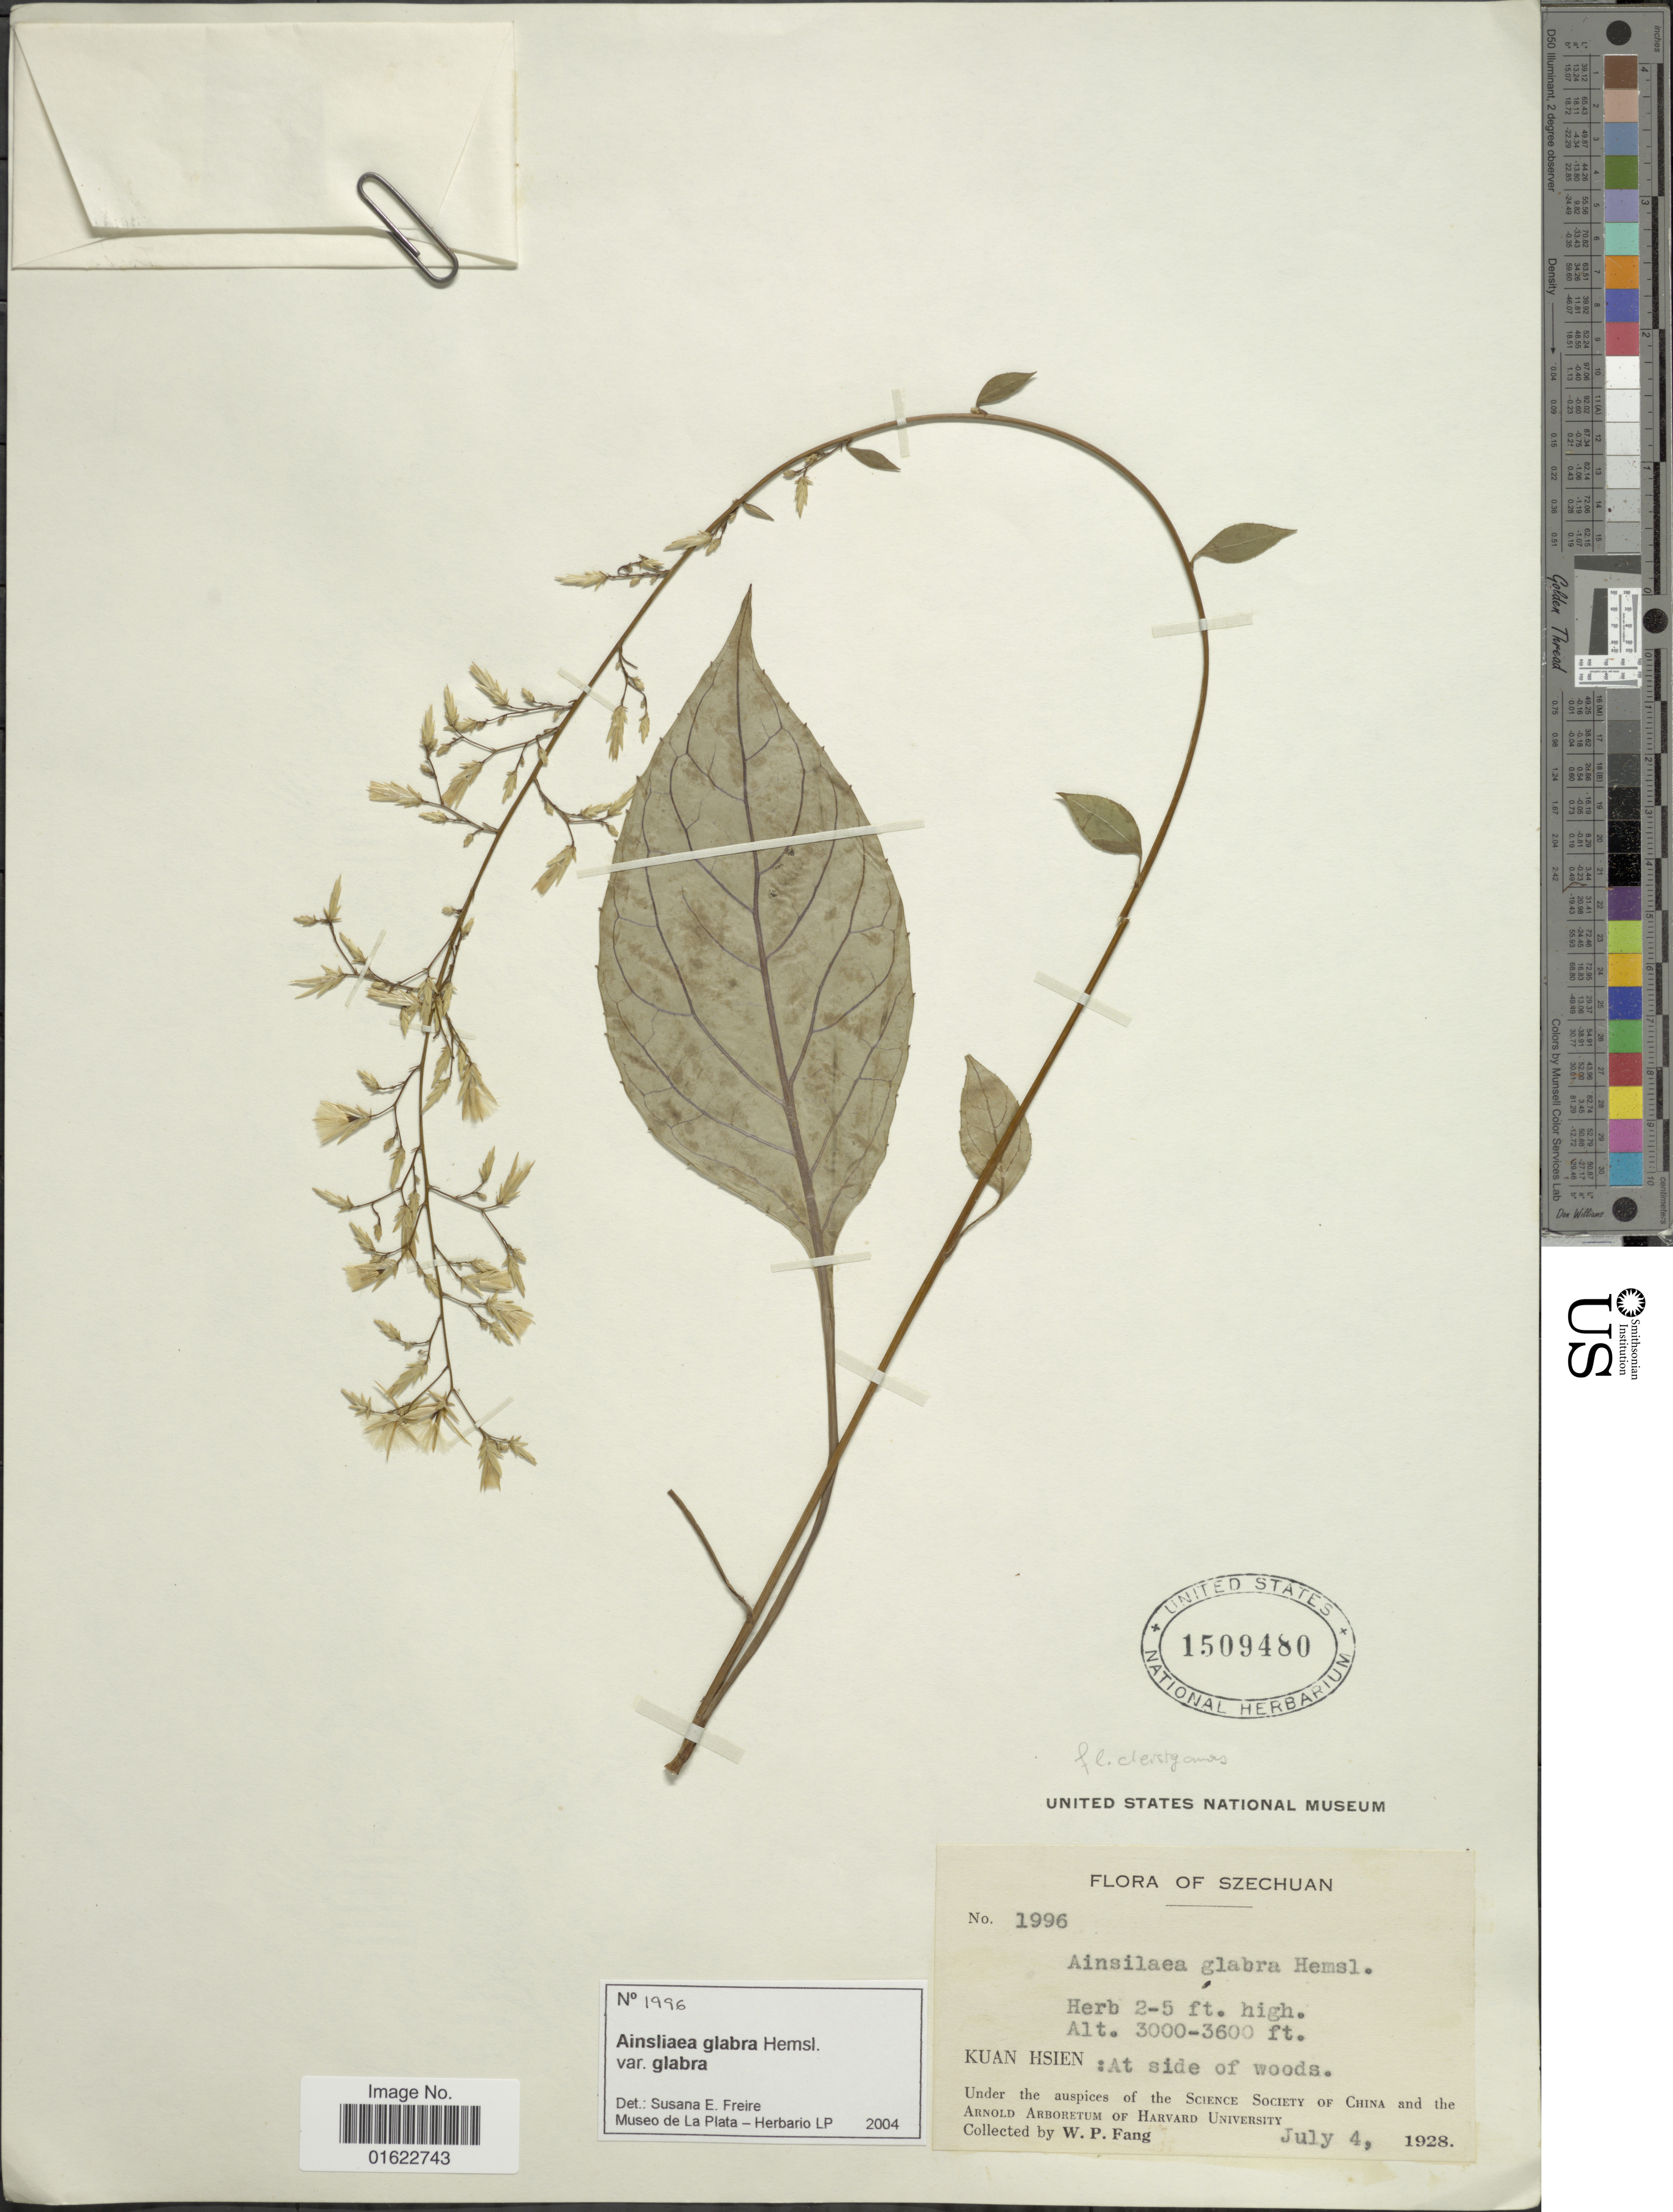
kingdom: Plantae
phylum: Tracheophyta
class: Magnoliopsida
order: Asterales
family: Asteraceae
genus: Ainsliaea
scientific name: Ainsliaea glabra var. glabra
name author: Hemsl.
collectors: W. P. Fang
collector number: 1996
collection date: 1928-07-04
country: China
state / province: Sichuan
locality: Szechuan, Kuan Hsien: At side of woods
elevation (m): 914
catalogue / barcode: US 1509480